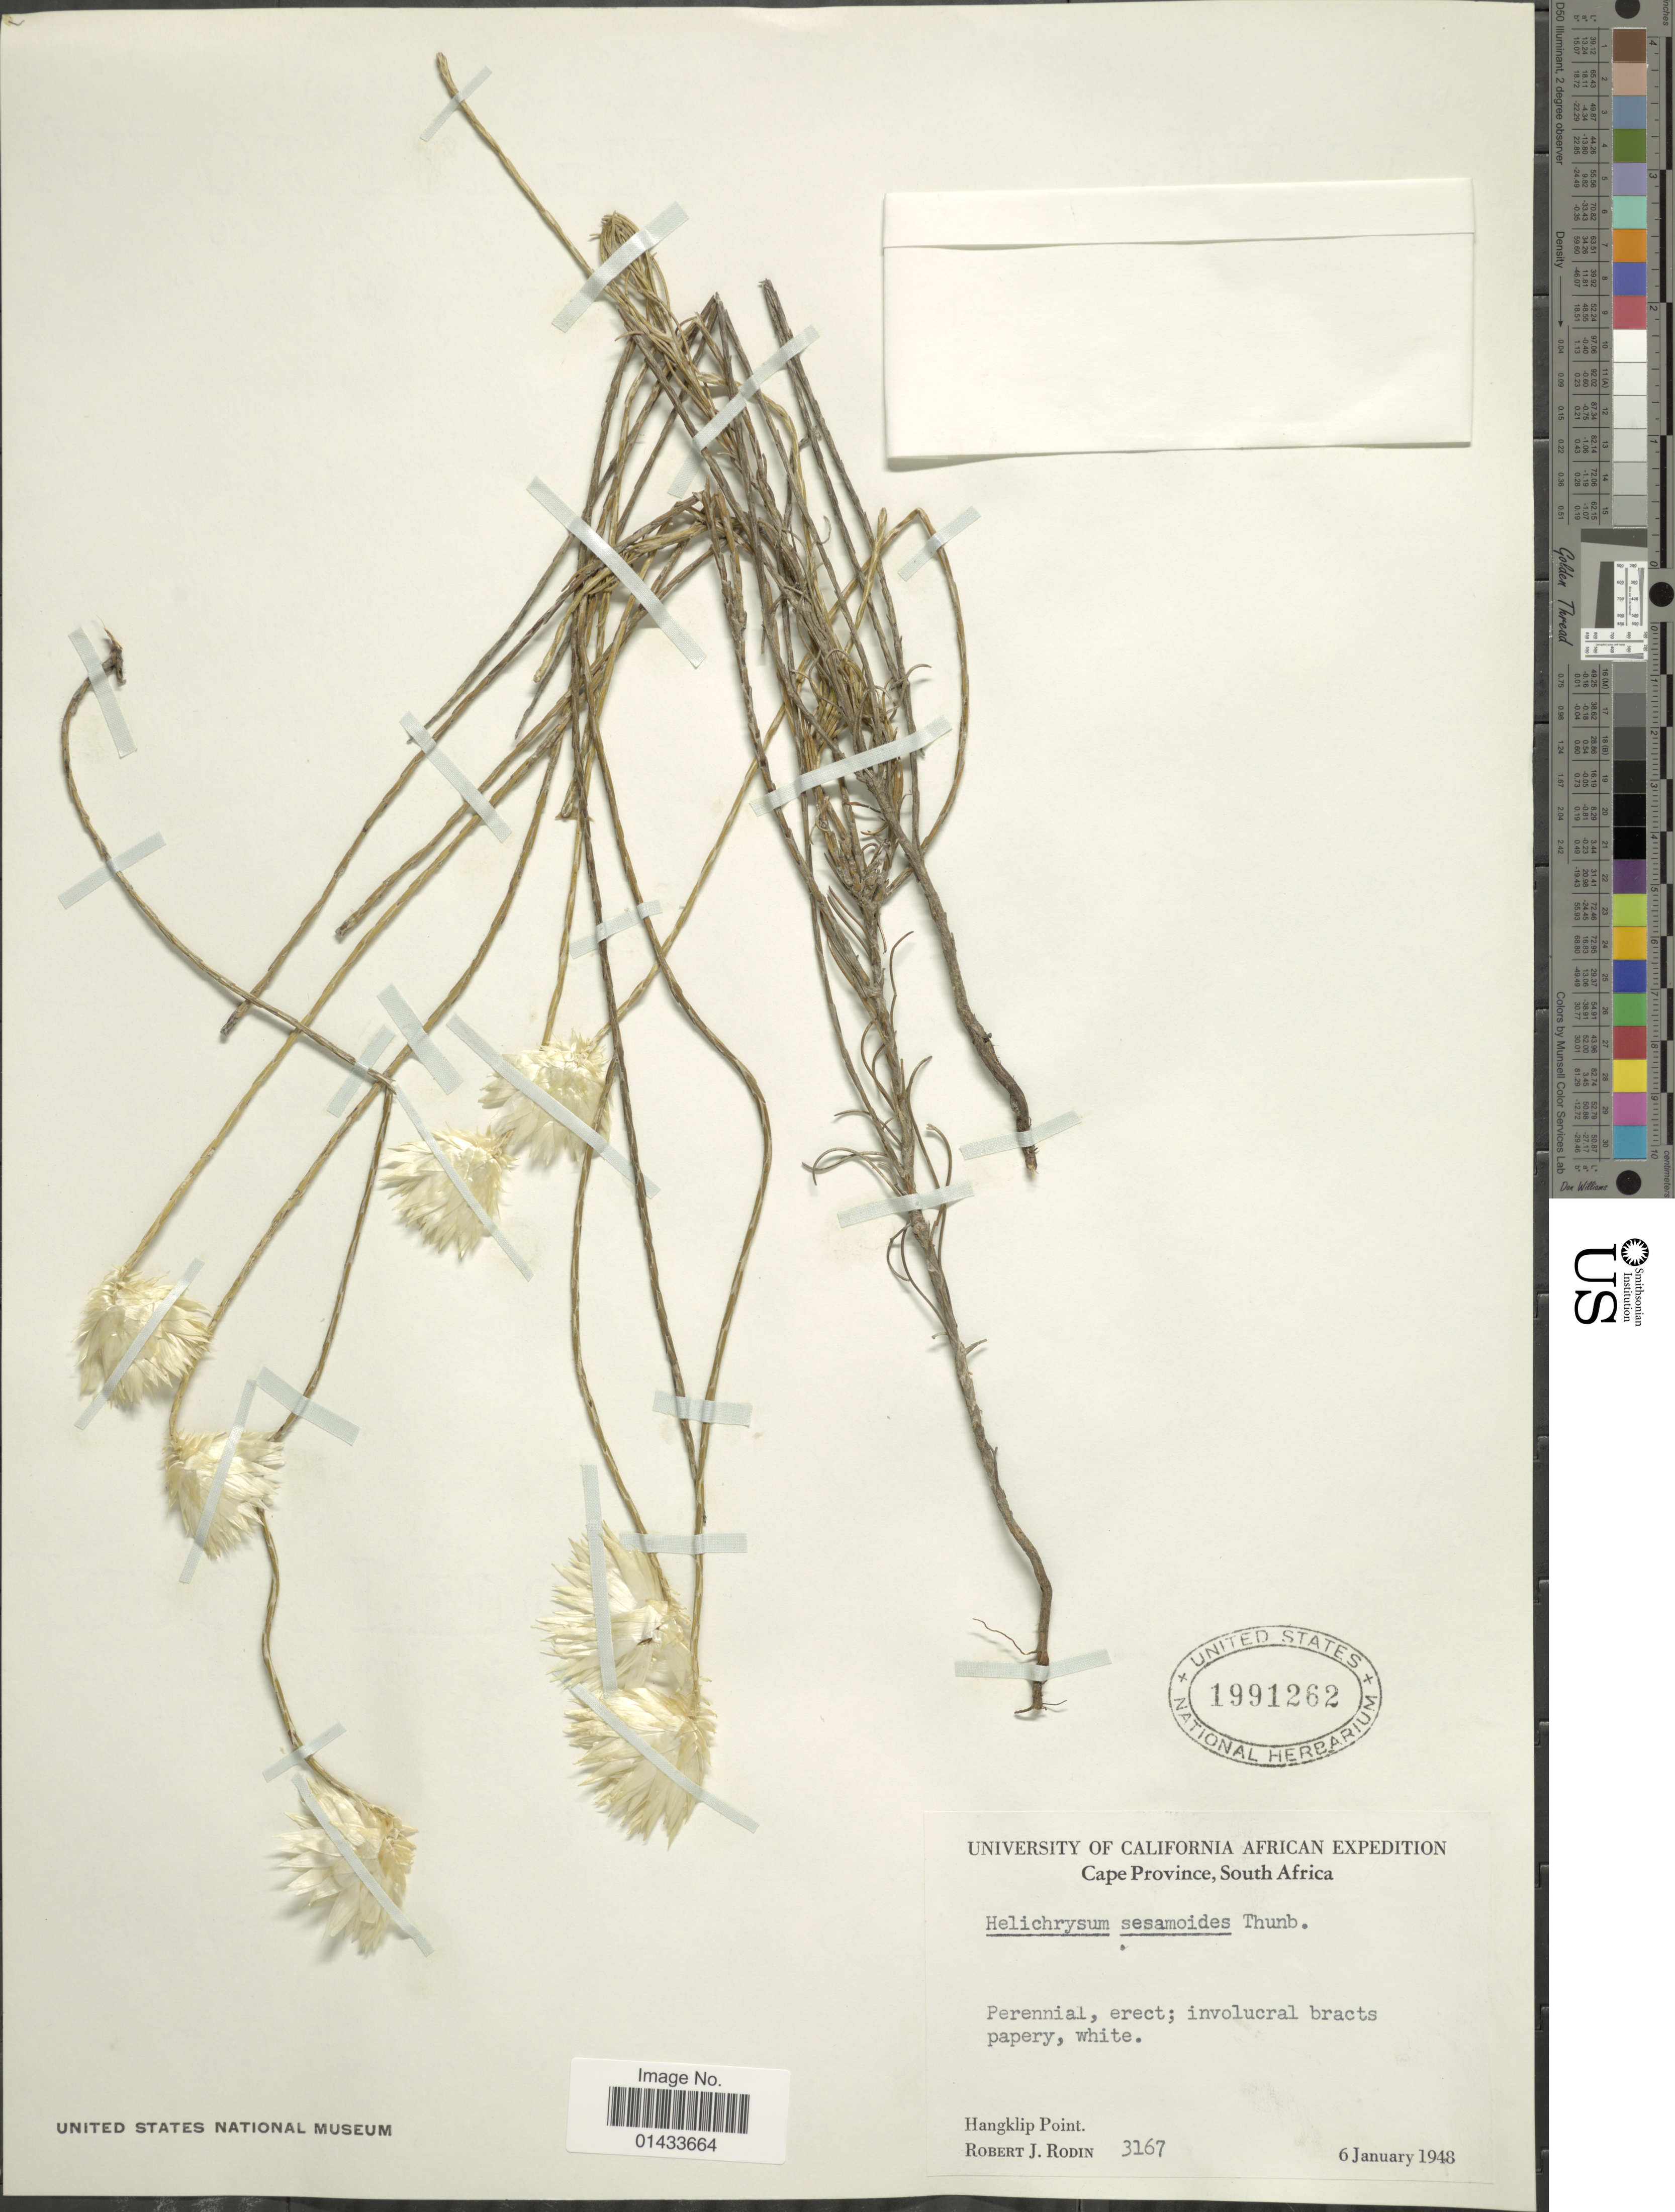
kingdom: Plantae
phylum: Tracheophyta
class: Magnoliopsida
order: Asterales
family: Asteraceae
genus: Helichrysum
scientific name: Helichrysum sesamoides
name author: A. Cunn.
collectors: R. J. Rodin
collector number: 3167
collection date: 1948-01-06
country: South Africa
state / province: Western Cape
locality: Cape Province, South Africa, Hangklip Point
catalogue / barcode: US 1991262